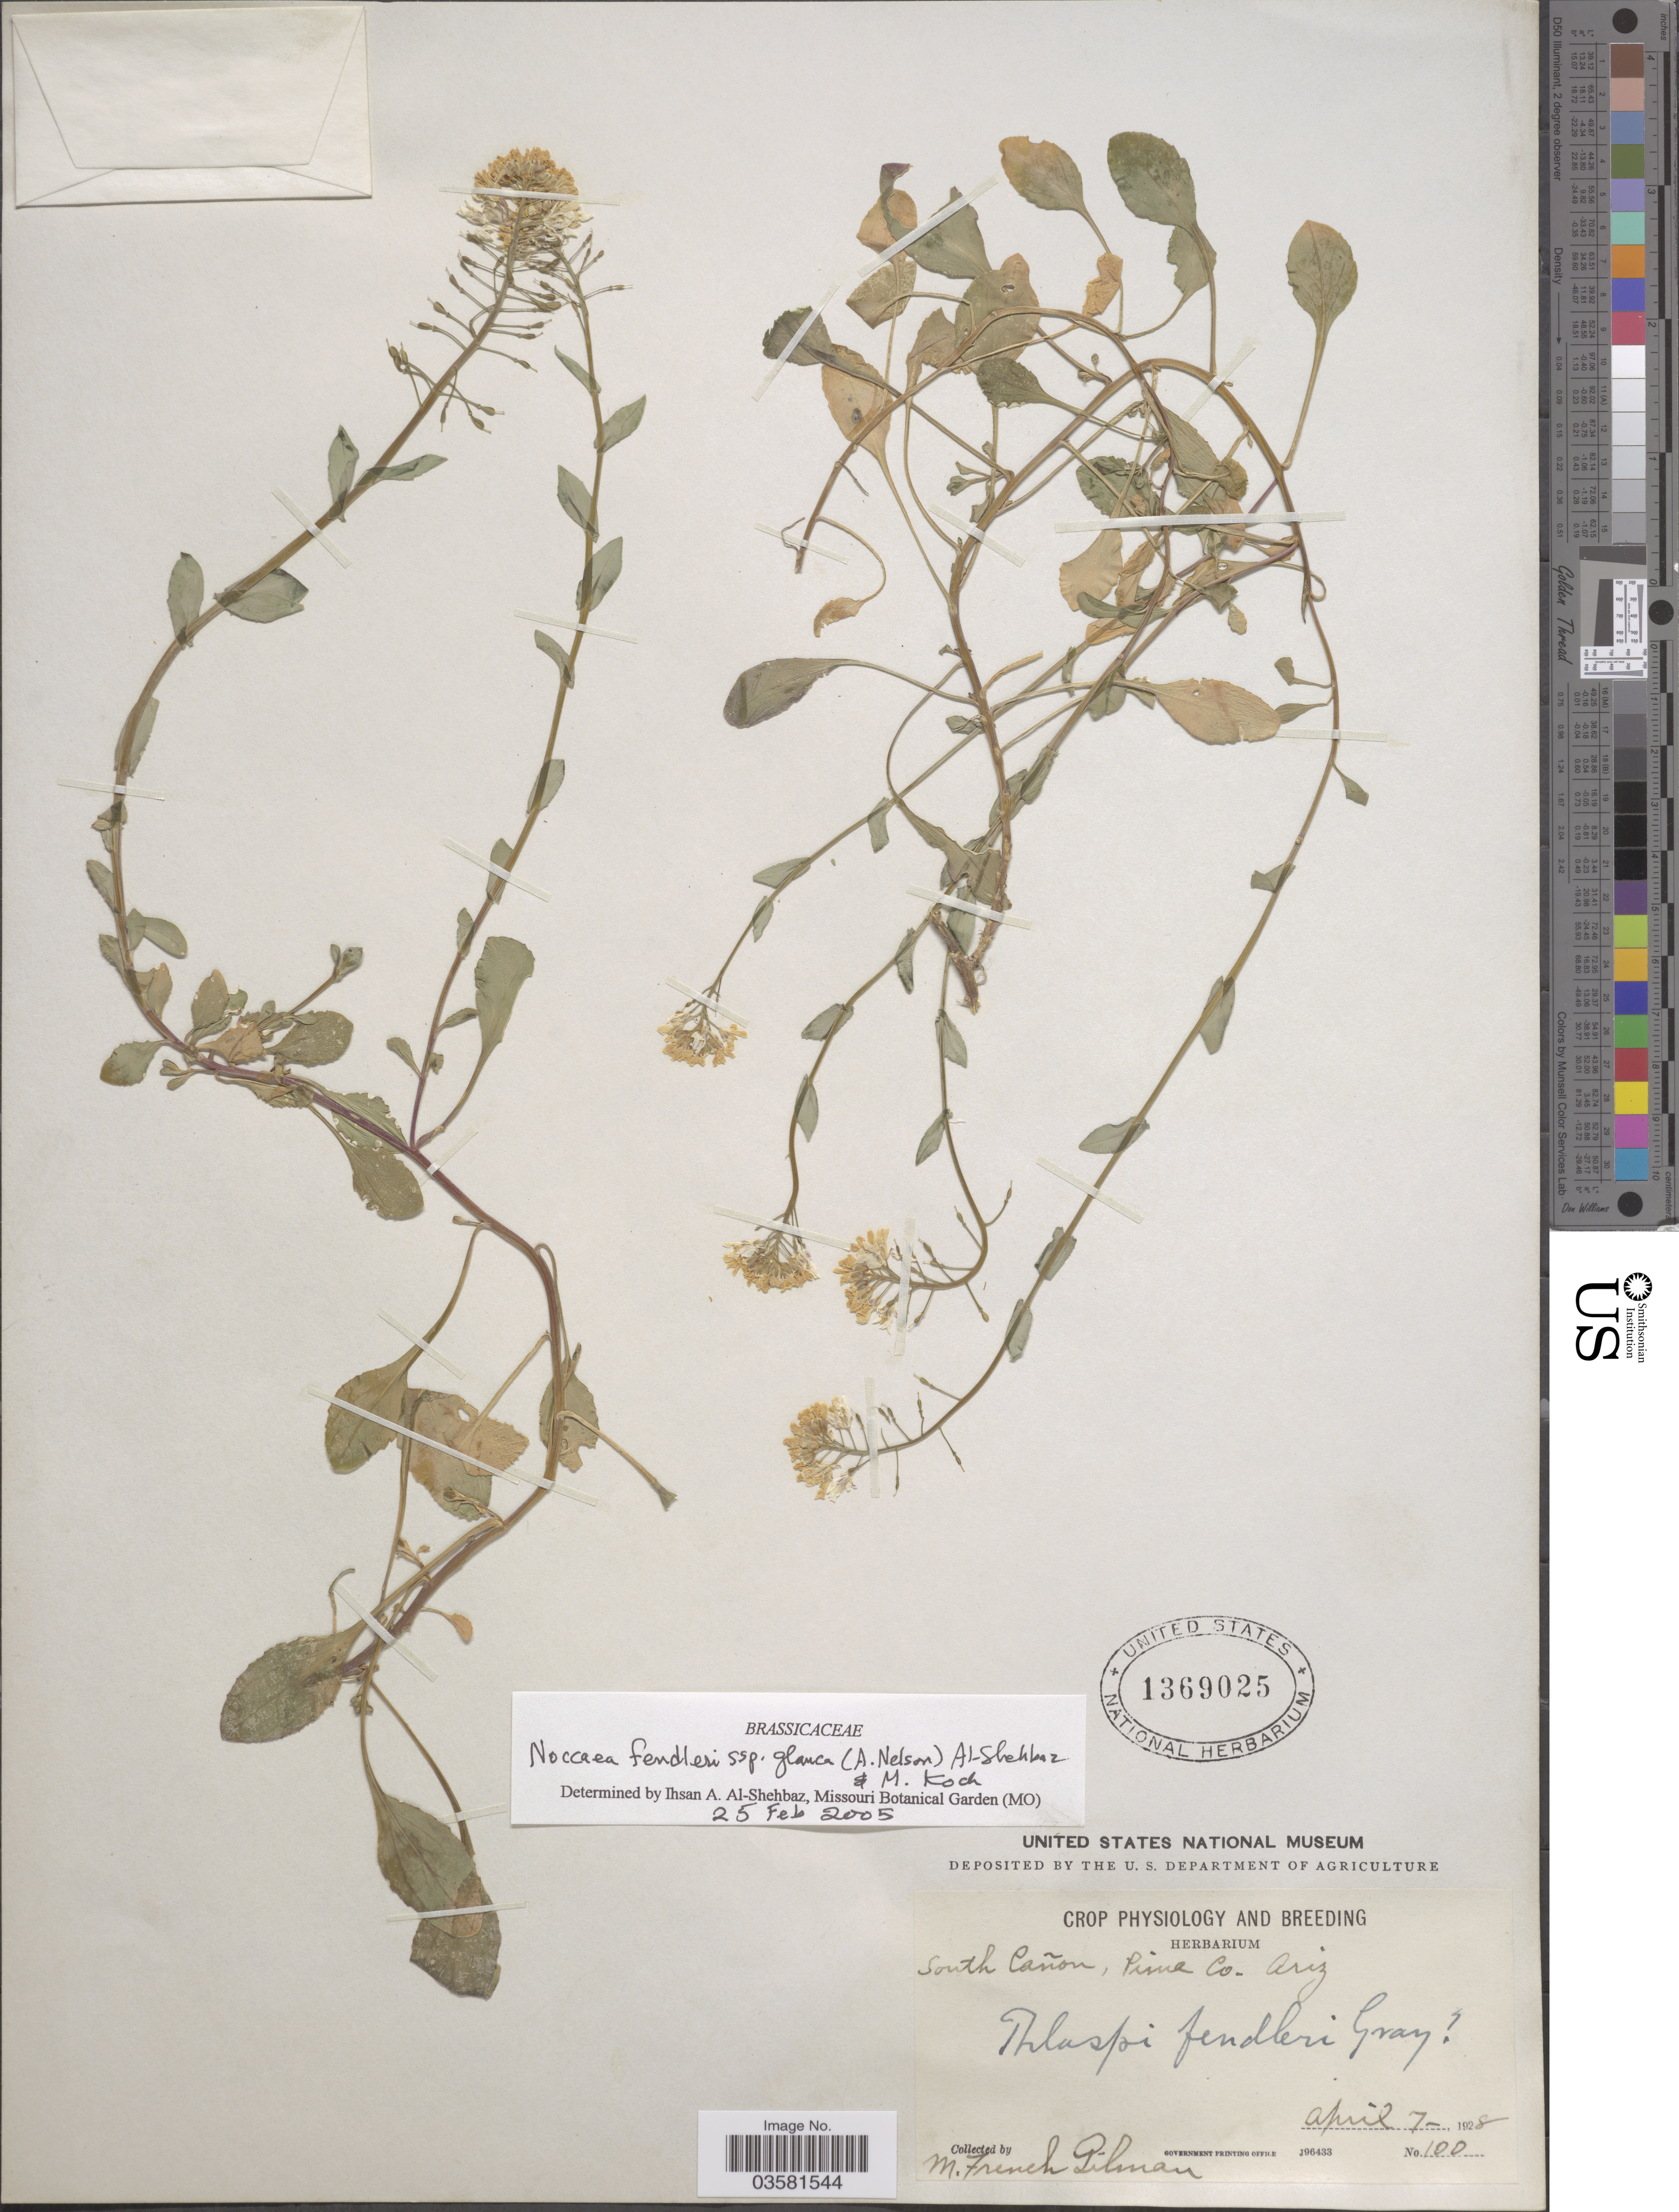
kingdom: Plantae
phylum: Tracheophyta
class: Magnoliopsida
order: Brassicales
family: Brassicaceae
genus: Thlaspi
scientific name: Thlaspi fendleri var. glaucum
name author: (A. Nelson) C.L. Hitchc.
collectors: M. F. Gilman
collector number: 100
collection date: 1928-04-07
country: United States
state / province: Arizona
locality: South Cañon, Pima Co.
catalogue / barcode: US 1369025